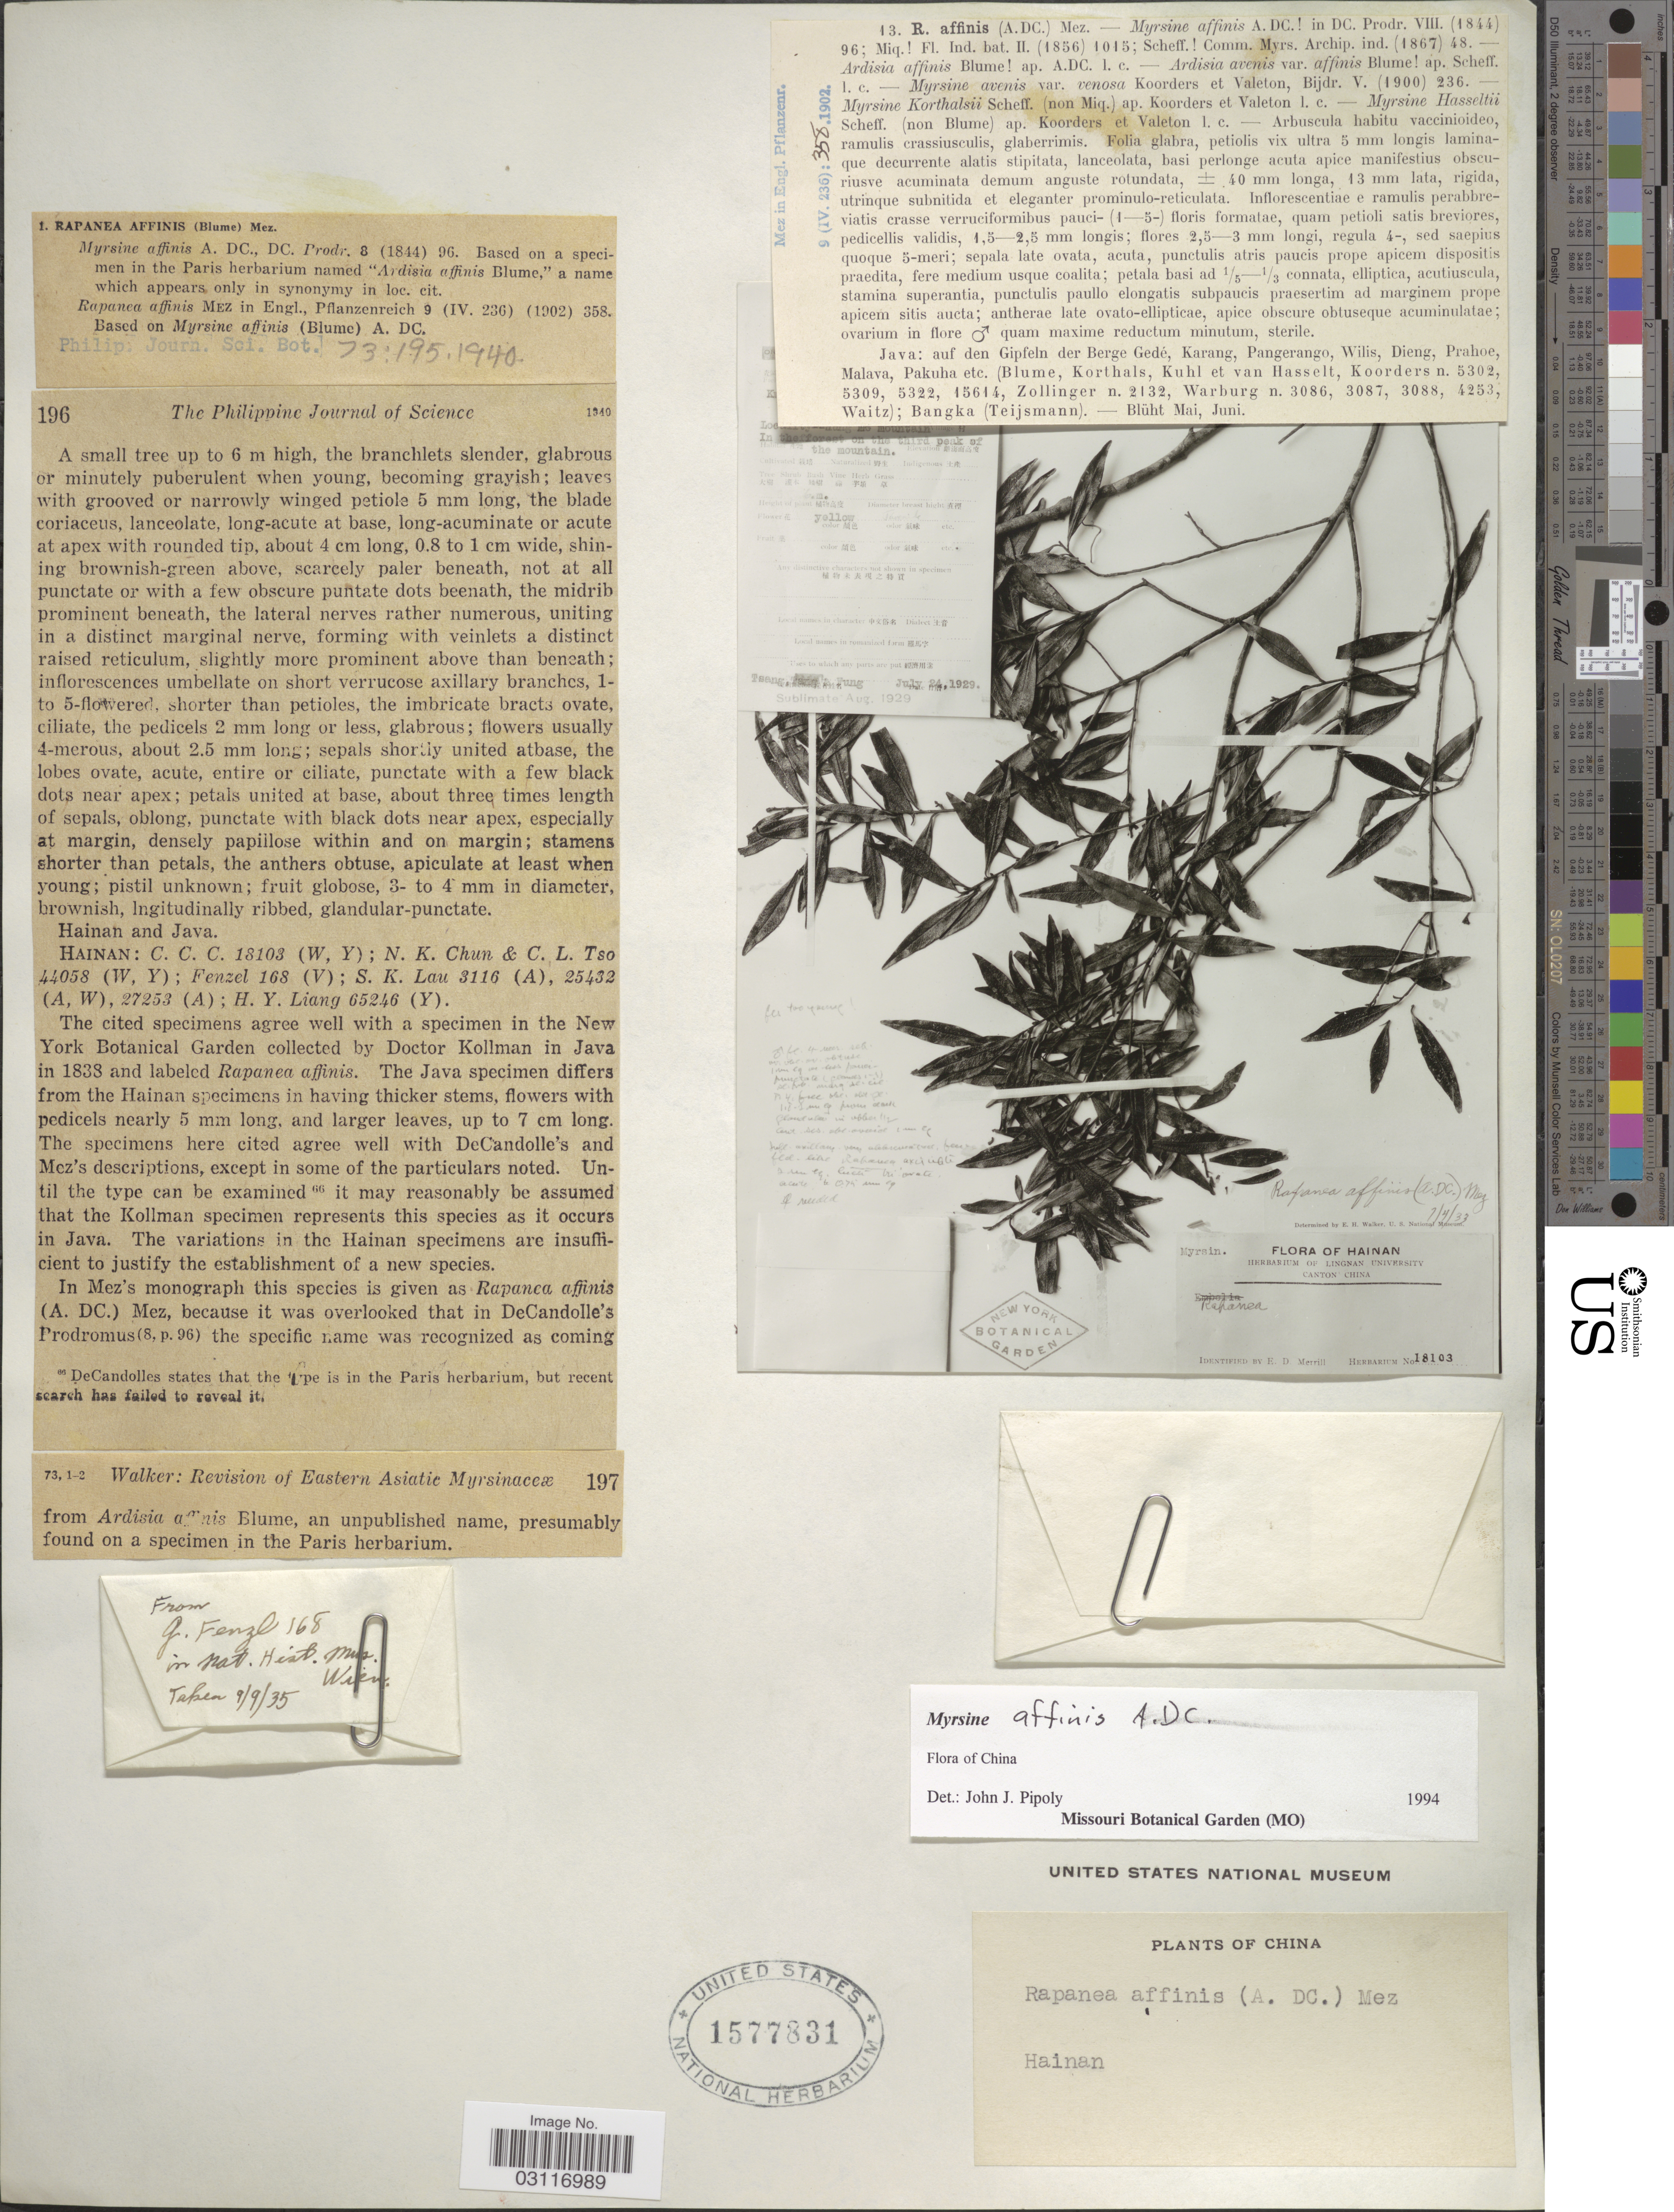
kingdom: Plantae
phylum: Tracheophyta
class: Magnoliopsida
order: Ericales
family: Primulaceae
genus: Myrsine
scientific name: Myrsine affinis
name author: A. DC.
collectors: -. T'sang & Fung, --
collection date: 1929-07-24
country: China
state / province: Hainan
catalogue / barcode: US 1577831